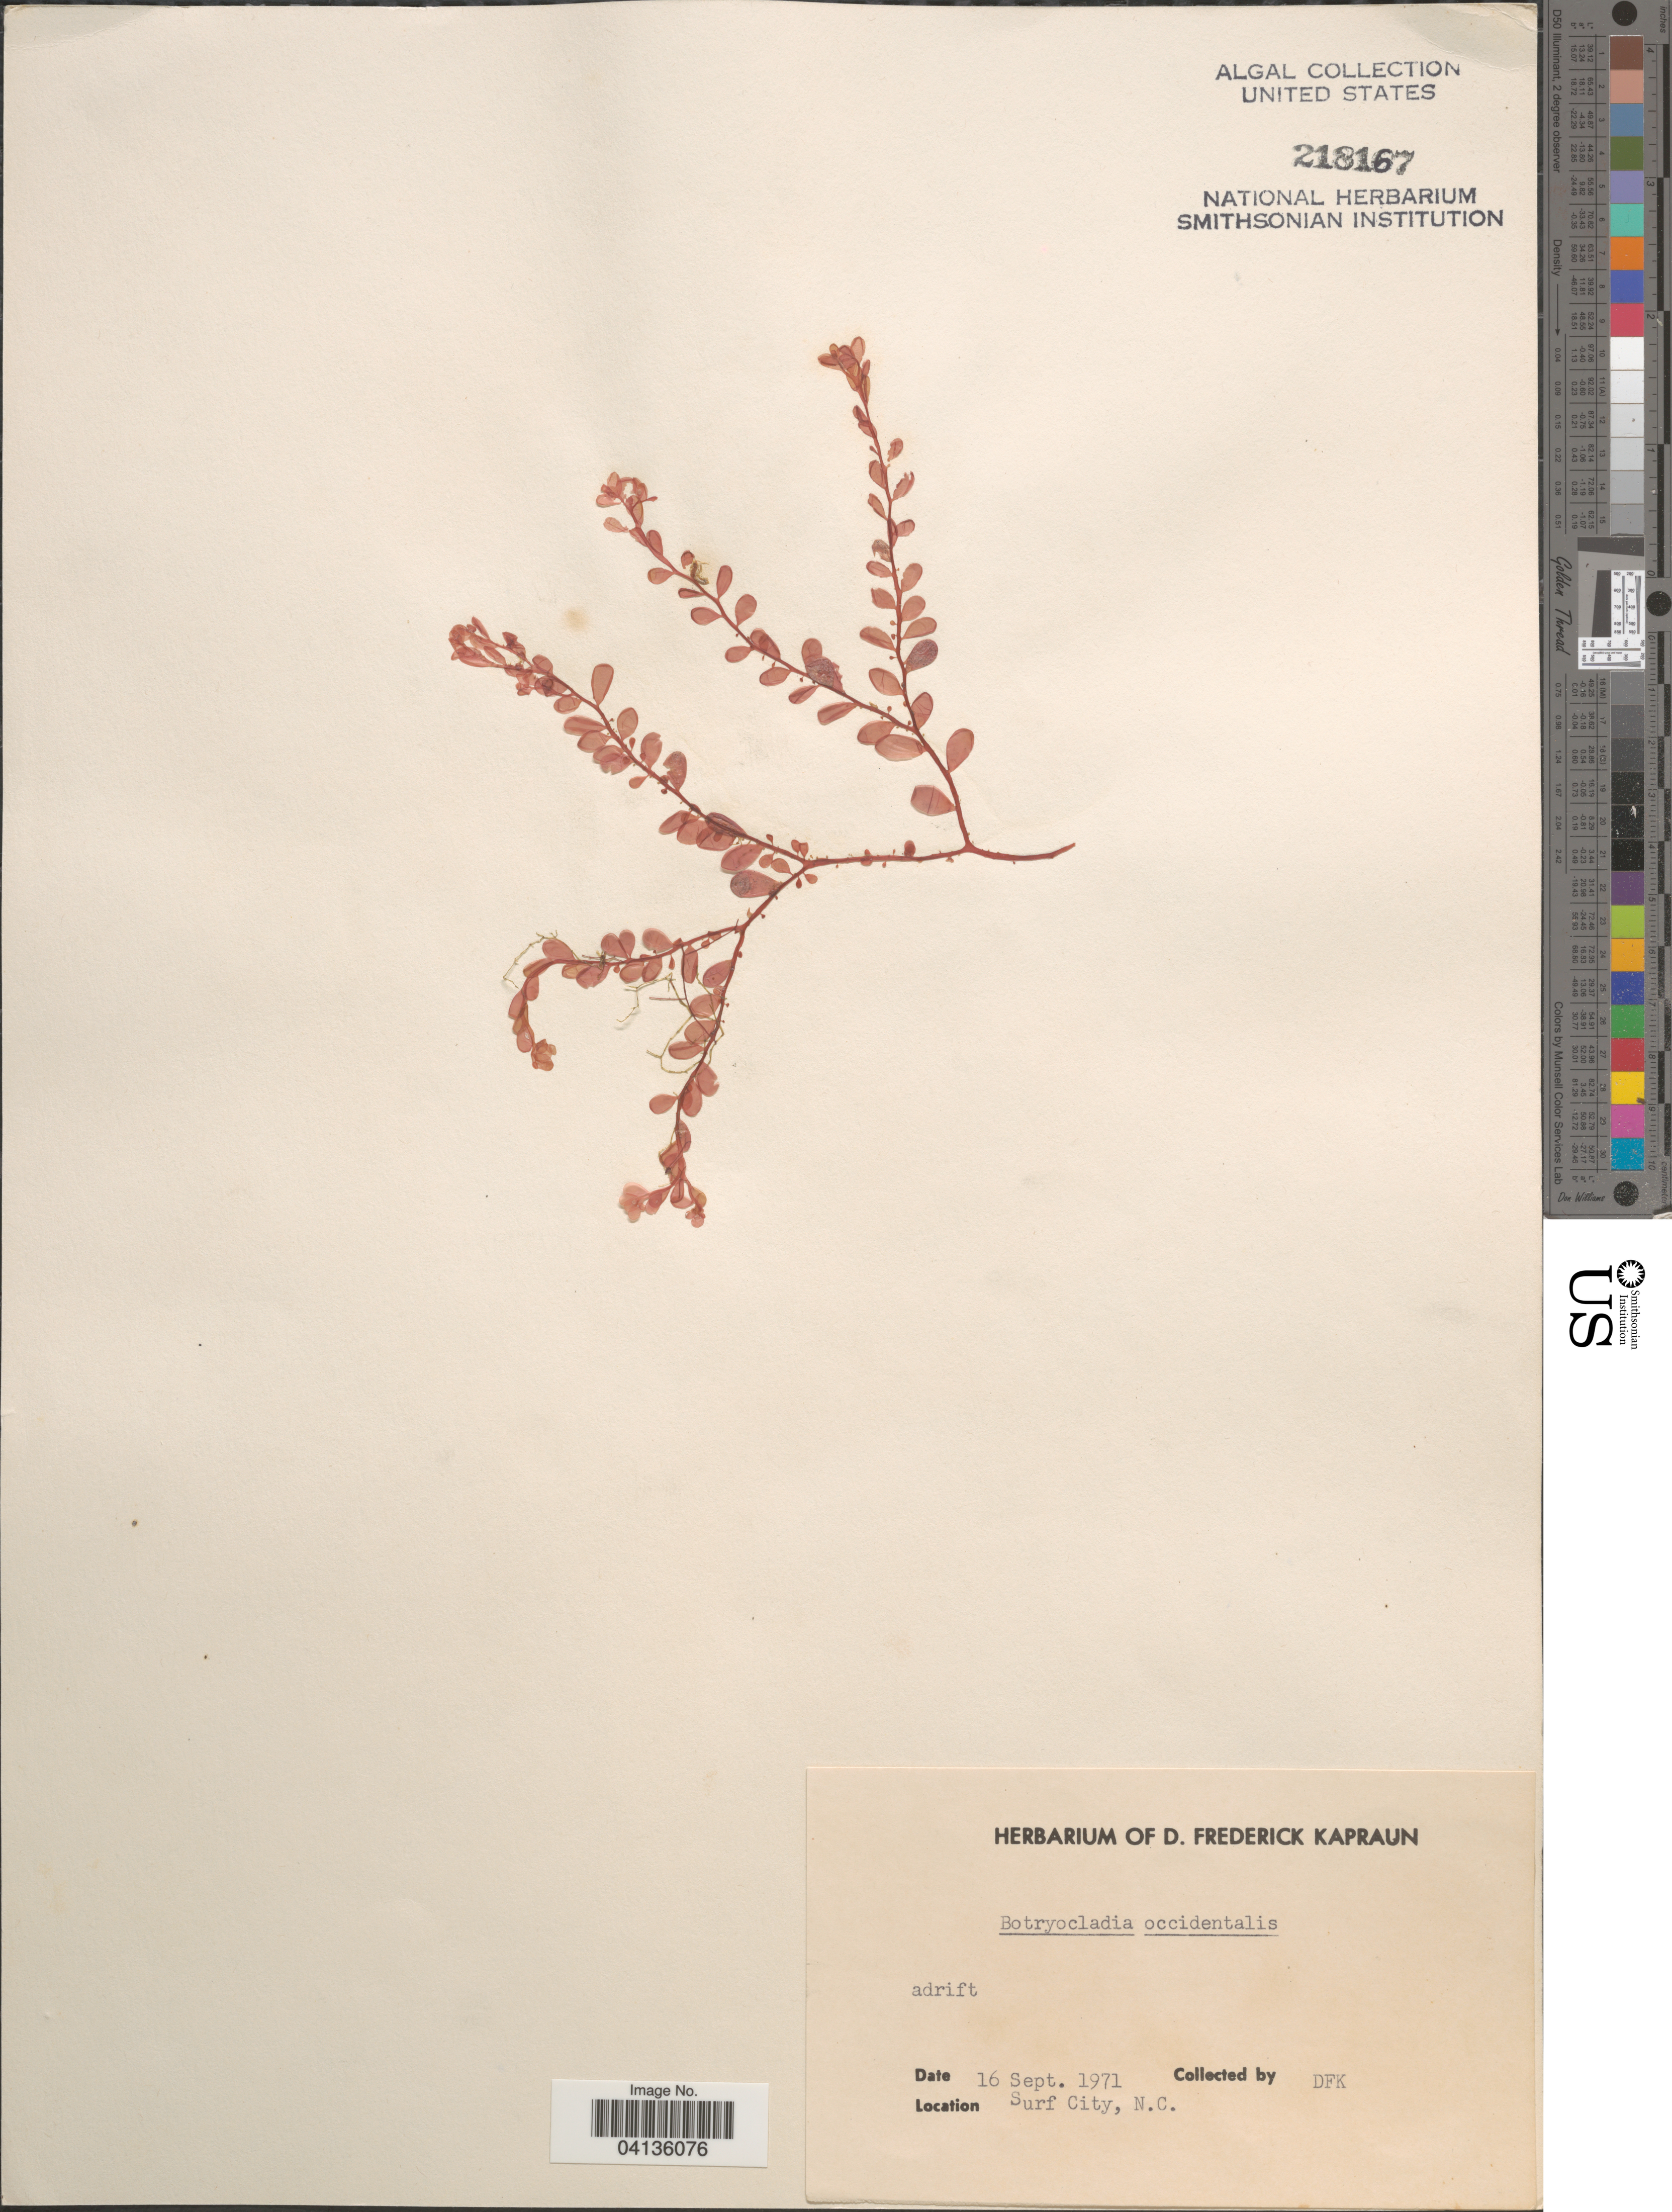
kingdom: Plantae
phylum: Rhodophyta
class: Florideophyceae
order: Rhodymeniales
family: Rhodymeniaceae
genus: Botryocladia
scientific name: Botryocladia occidentalis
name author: (Børgesen) Kylin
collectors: D. F. Kapraun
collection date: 1971-09-16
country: United States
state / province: North Carolina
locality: Surf City.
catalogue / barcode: US 218167